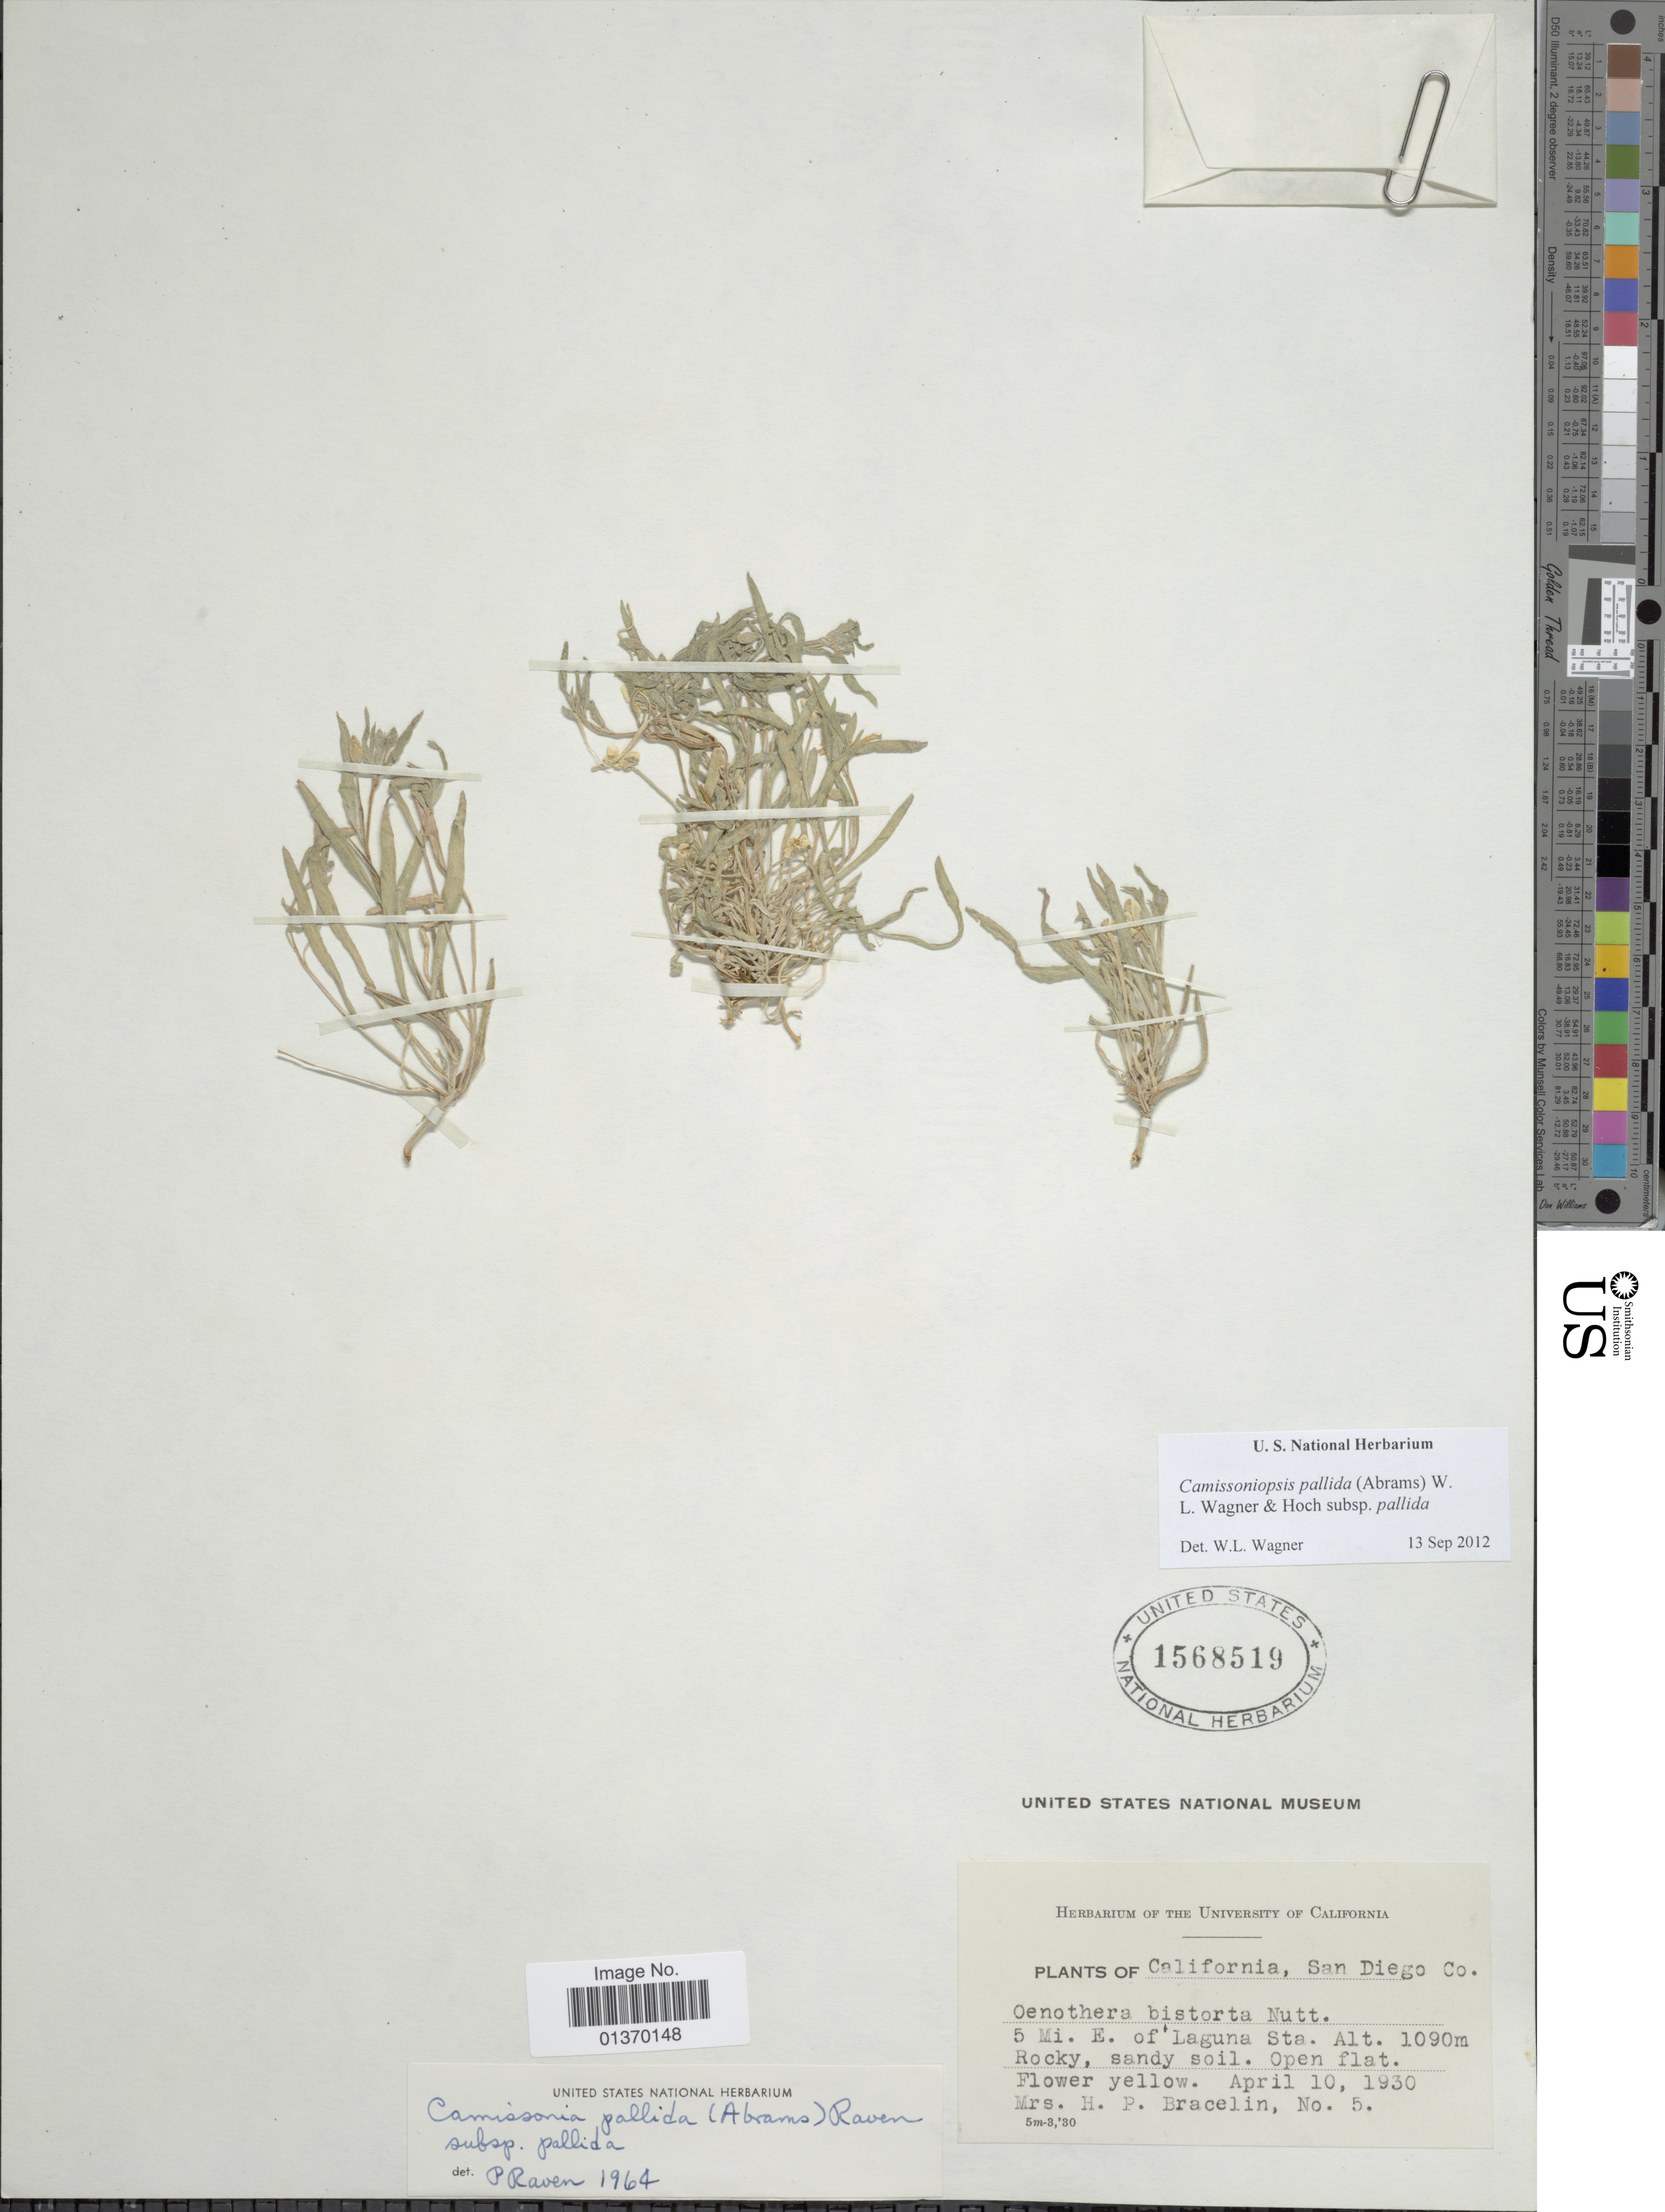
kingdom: Plantae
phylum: Tracheophyta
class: Magnoliopsida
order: Myrtales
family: Onagraceae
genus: Camissoniopsis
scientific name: Camissoniopsis pallida subsp. pallida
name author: (Abrams) W.L. Wagner & Hoch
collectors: H. Bracelin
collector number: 5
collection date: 1930-04-10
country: United States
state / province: California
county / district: San Diego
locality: San Diego Co., 5 Mi. E. of Laguna Sta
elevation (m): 1090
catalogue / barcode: US 1568519